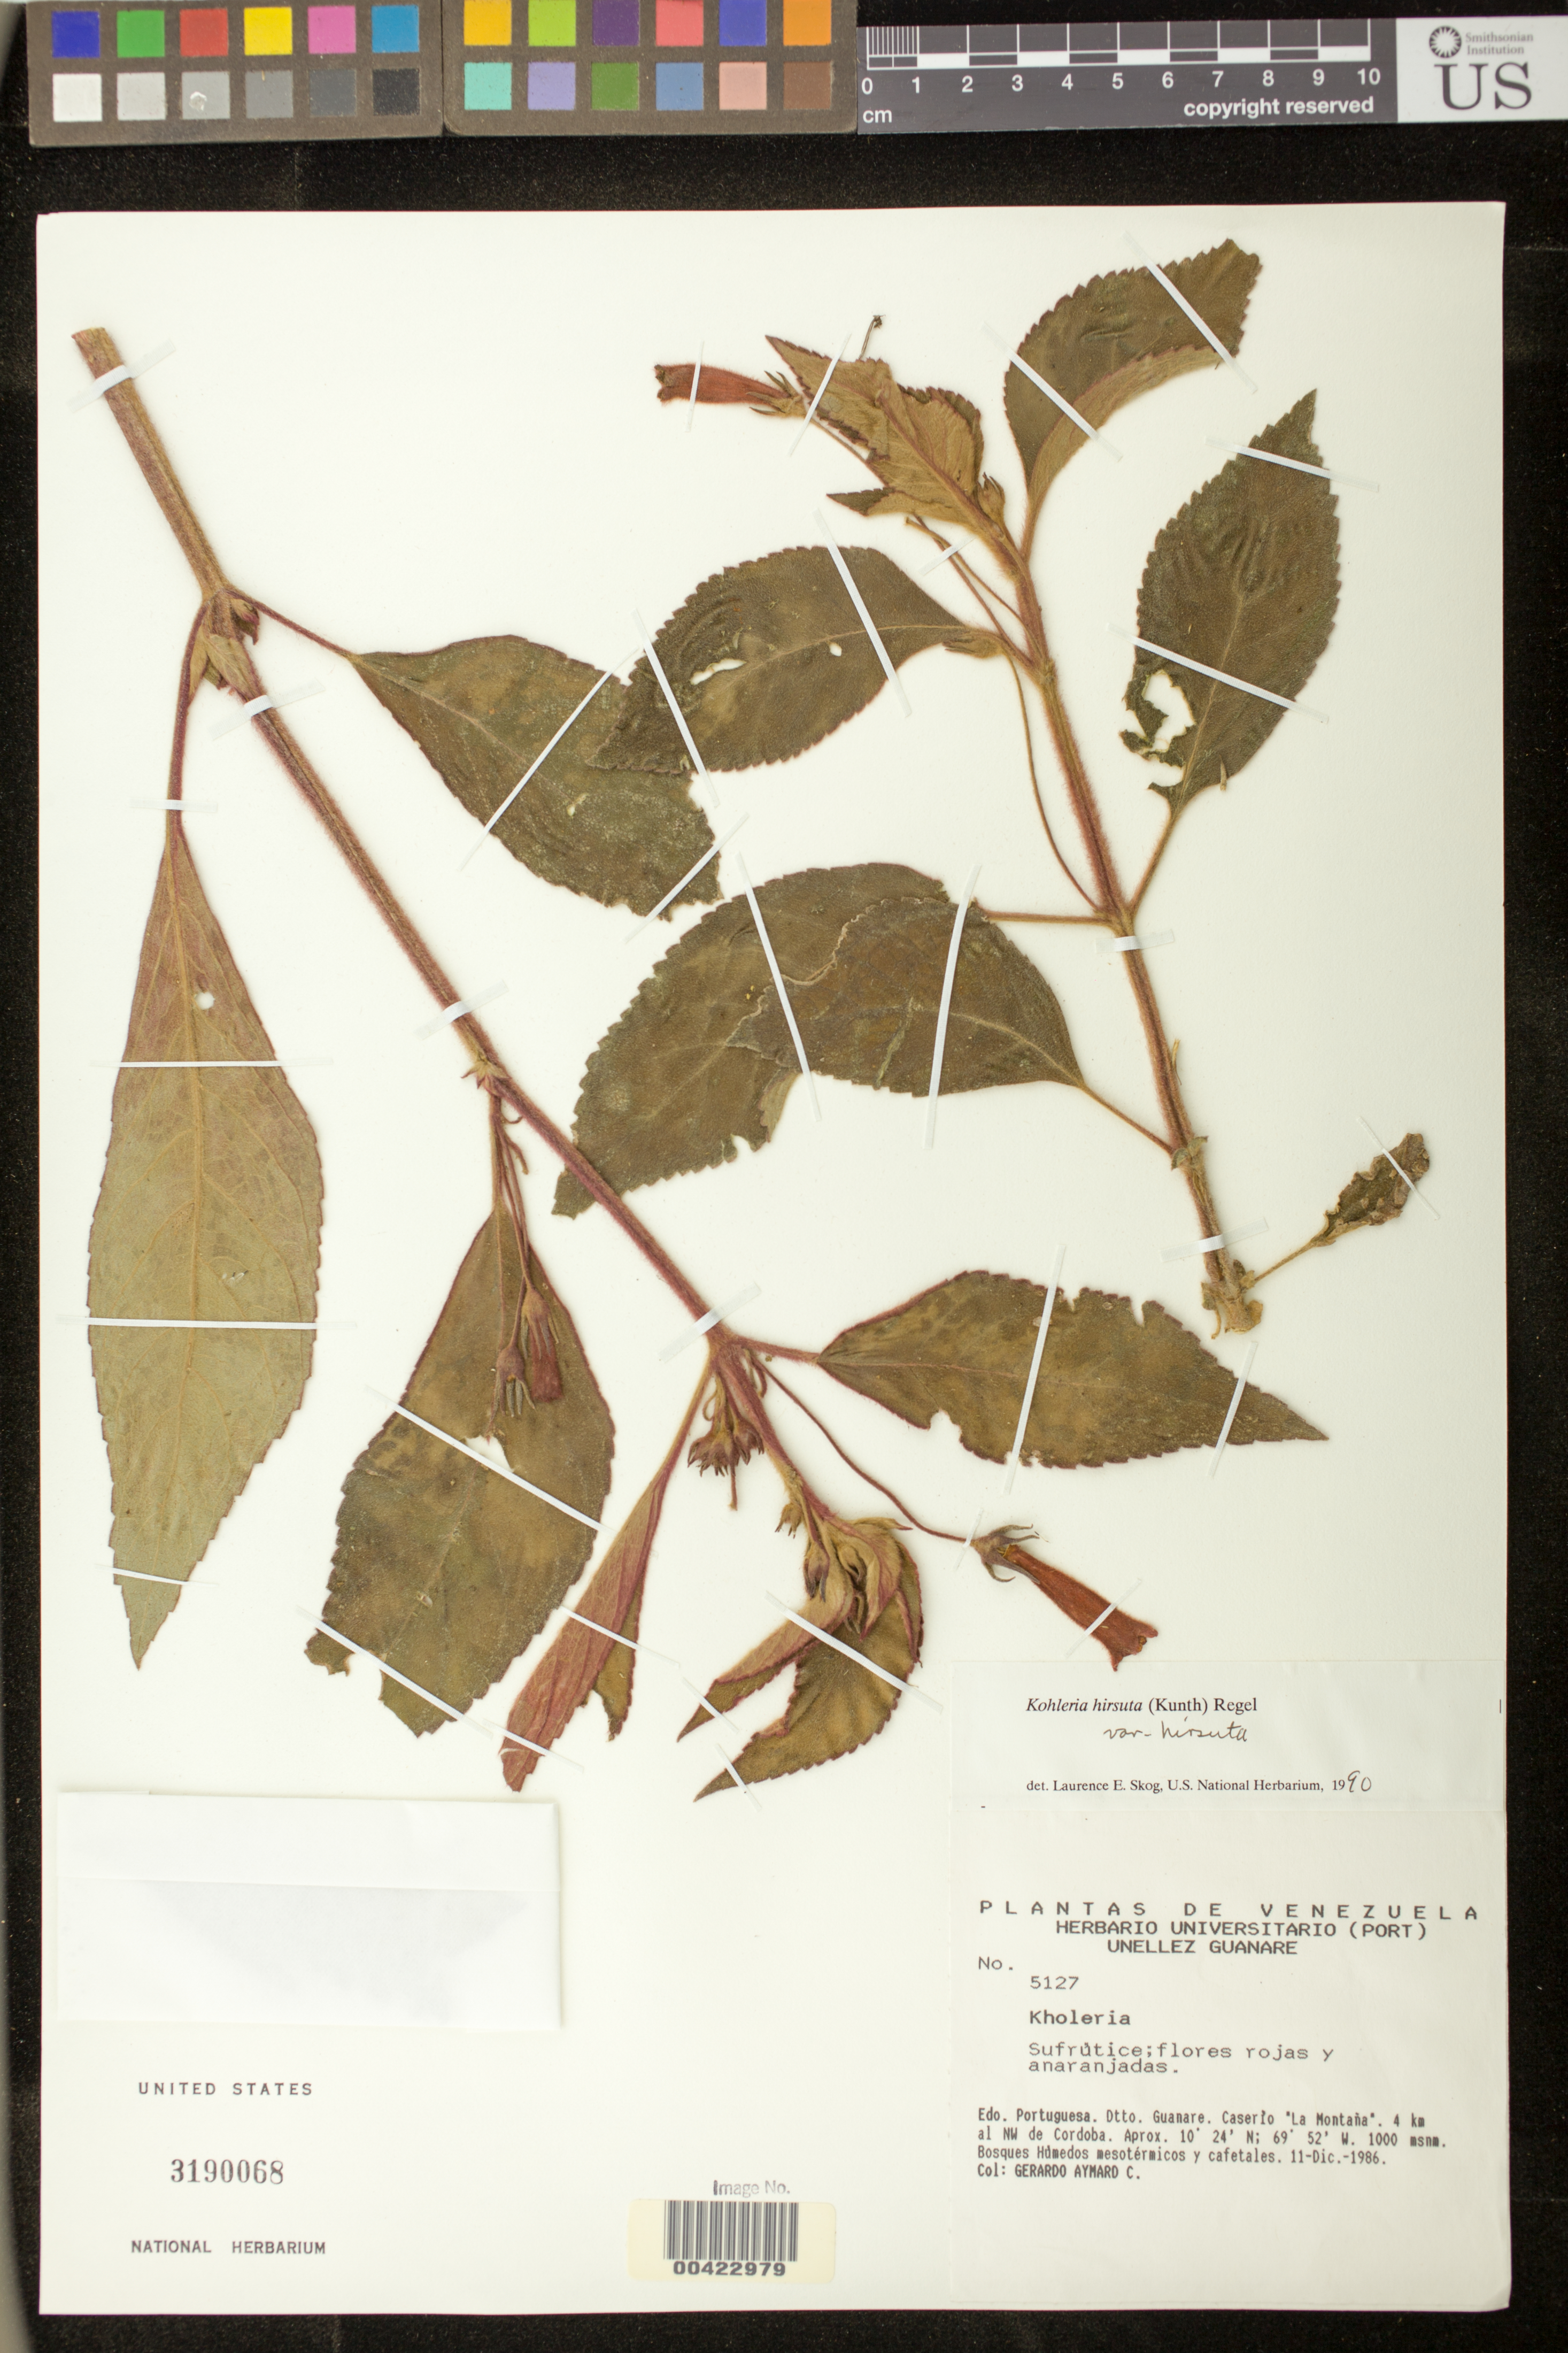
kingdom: Plantae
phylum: Tracheophyta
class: Magnoliopsida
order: Lamiales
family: Gesneriaceae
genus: Kohleria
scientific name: Kohleria hirsuta var. hirsuta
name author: (Kunth) Regel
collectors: G. A. Aymard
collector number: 5127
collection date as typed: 11 Dec 1986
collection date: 1986-12-11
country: Venezuela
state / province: Portuguesa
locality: Guanare, Caserio la Montana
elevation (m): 1000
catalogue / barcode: US 3190068